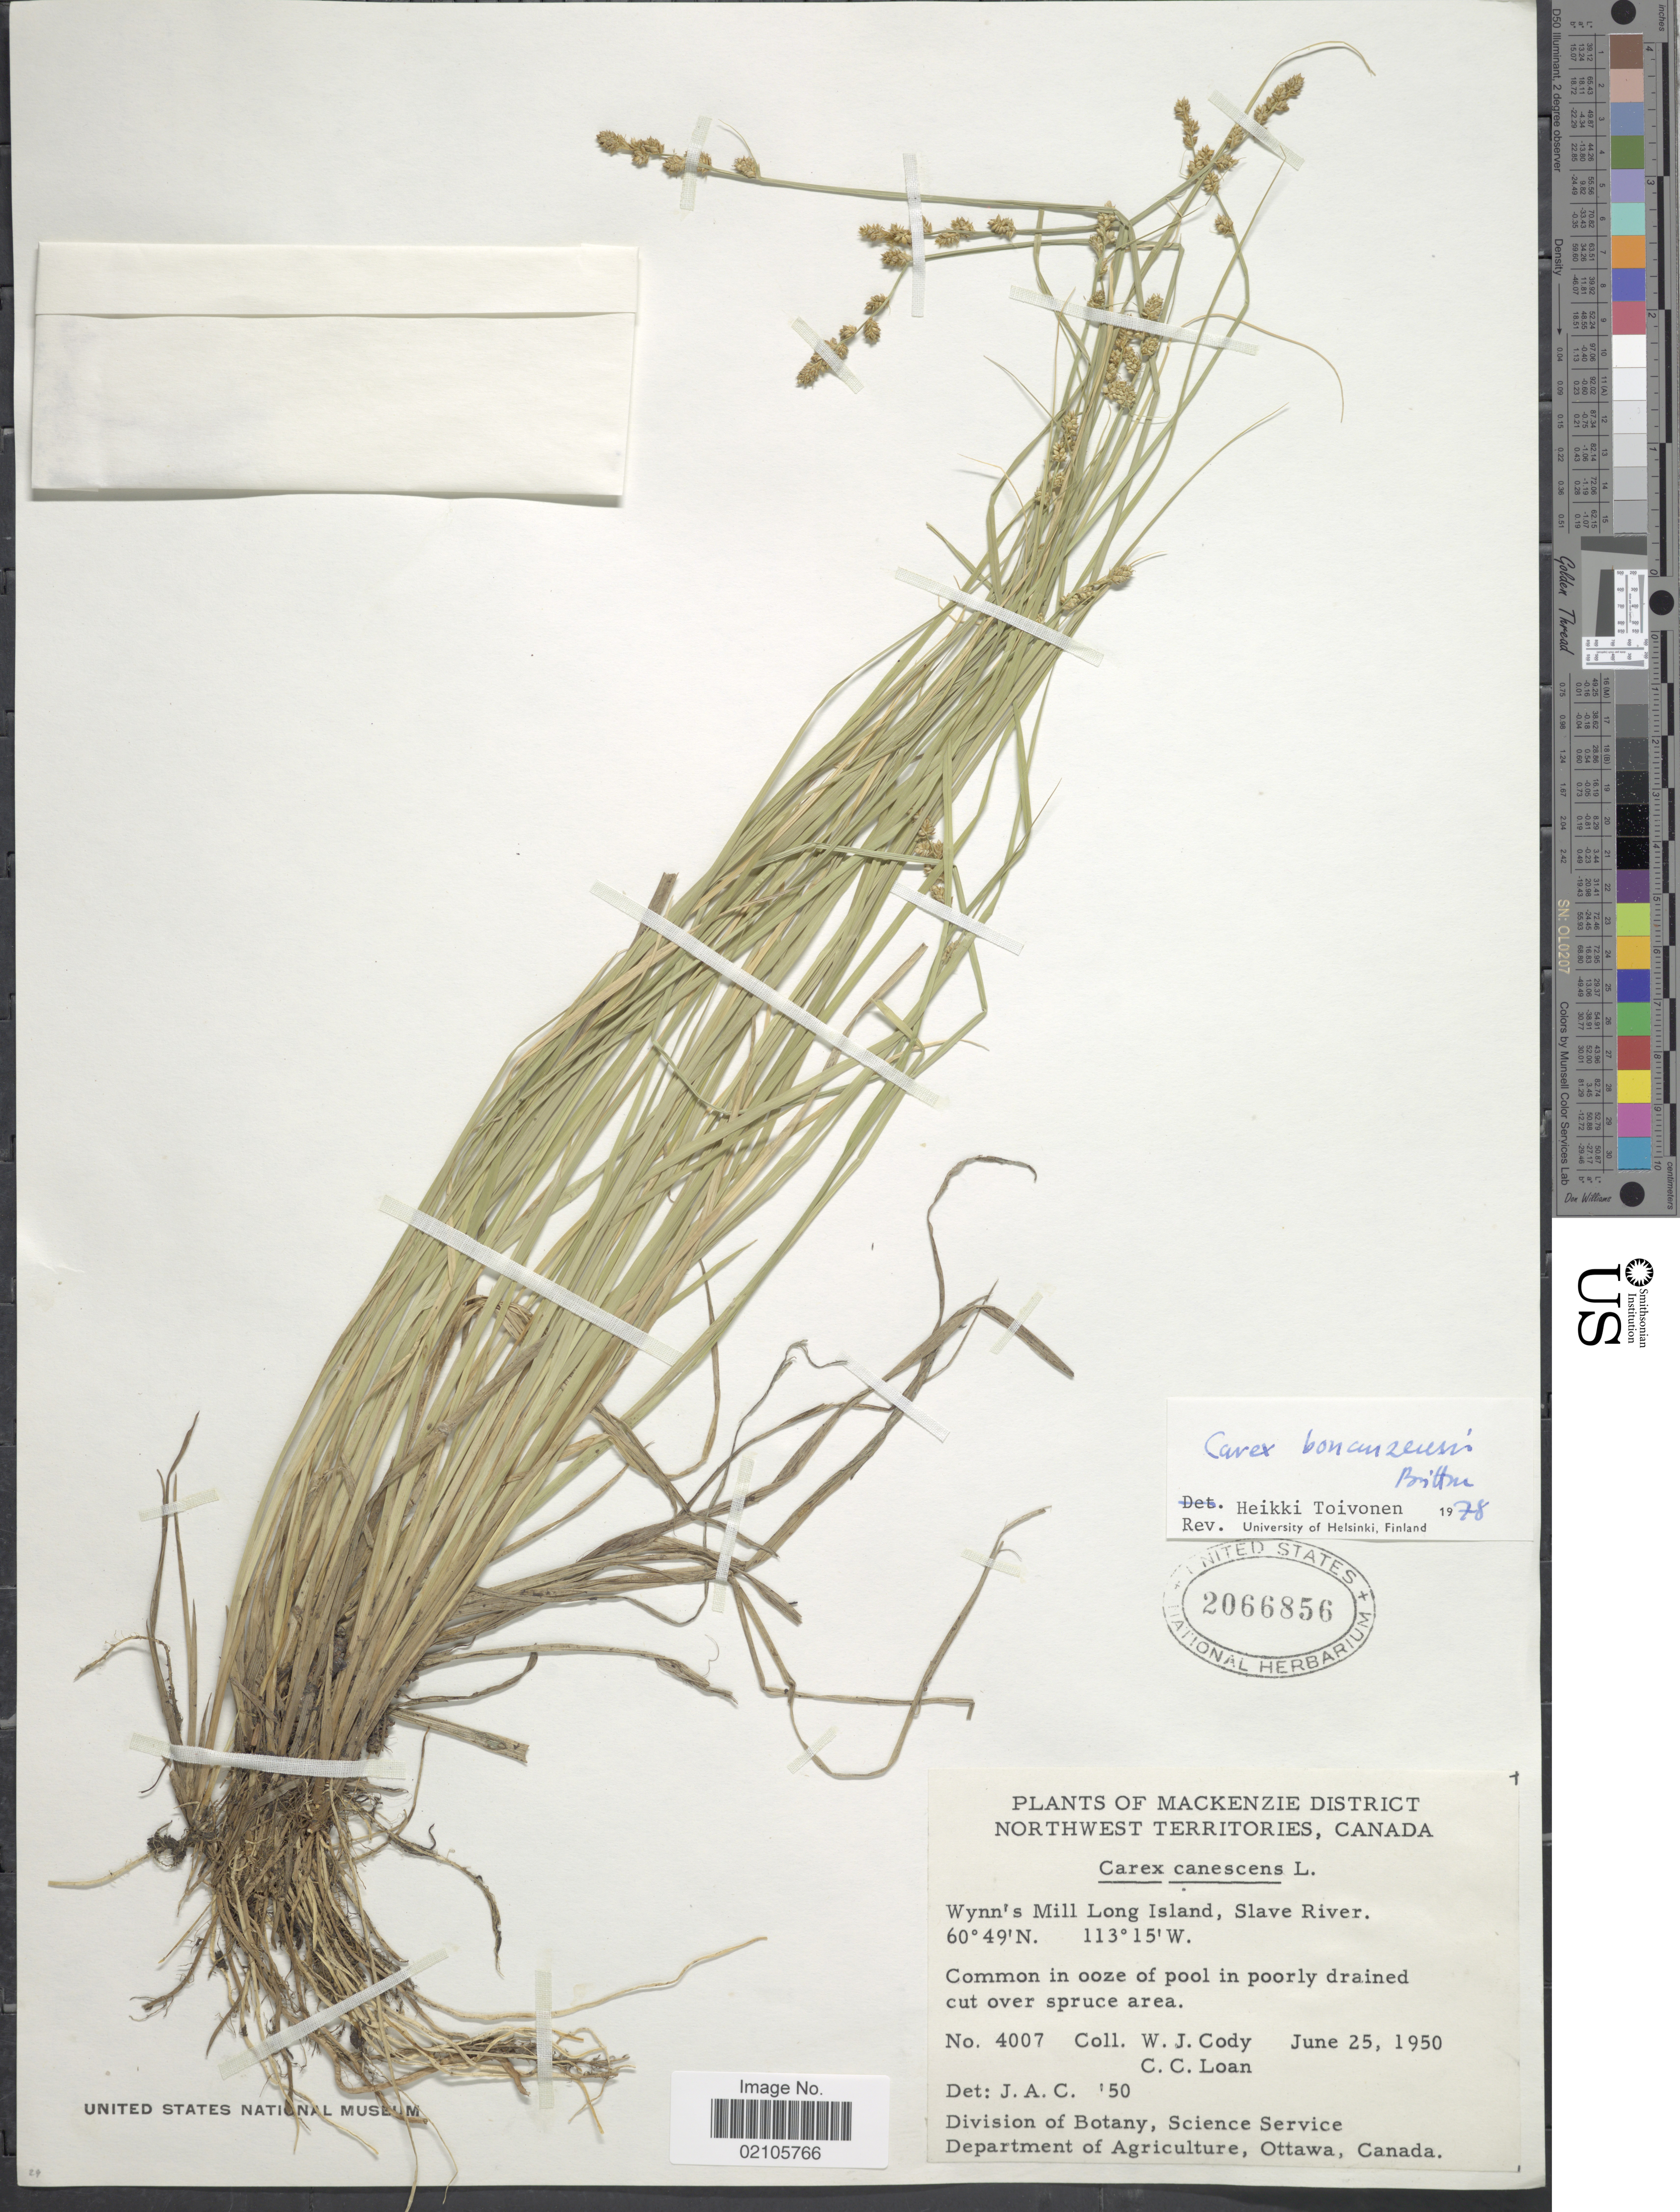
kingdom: Plantae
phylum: Tracheophyta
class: Liliopsida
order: Poales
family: Cyperaceae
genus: Carex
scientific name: Carex bonanzensis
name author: Britton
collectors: W. Cody & C. Loan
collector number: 4007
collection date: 1950-06-25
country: Canada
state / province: Northwest Territories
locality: Mackenzie District. Wynn's Mill Long Island, Slave River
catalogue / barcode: US 2066856